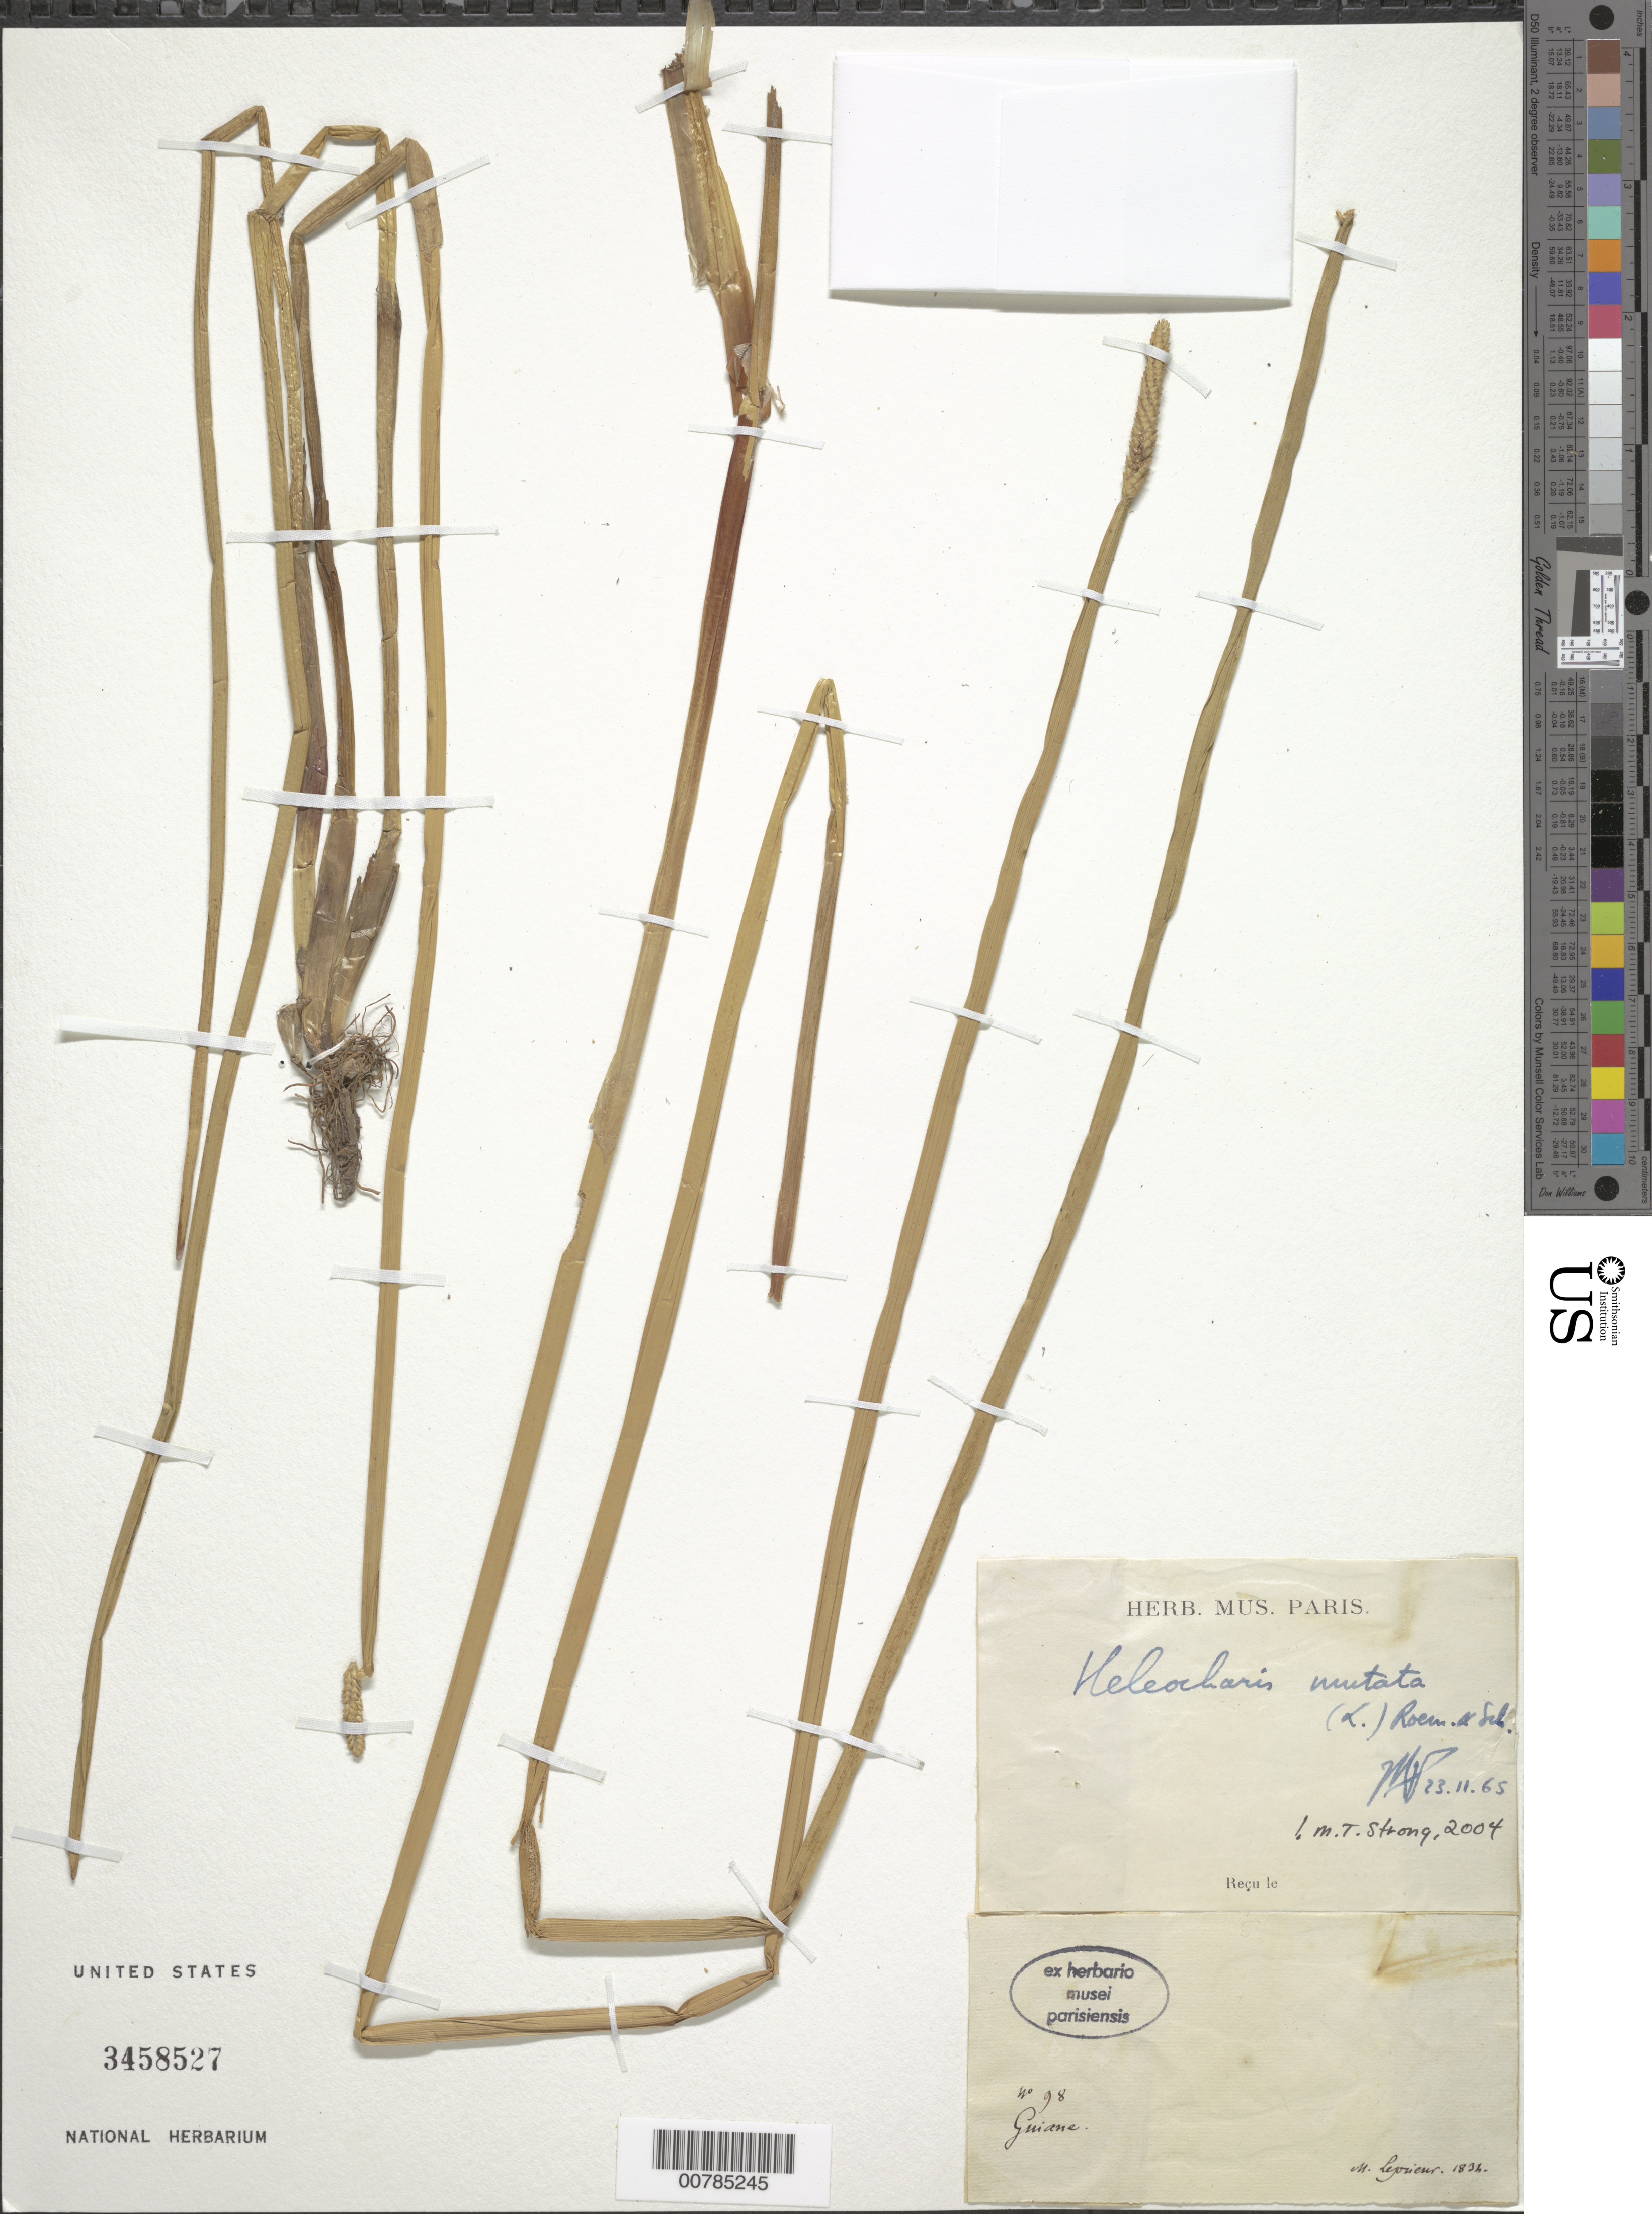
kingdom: Plantae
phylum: Tracheophyta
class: Liliopsida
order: Poales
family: Cyperaceae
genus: Eleocharis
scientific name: Eleocharis mutata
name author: (L.) Roem. & Schult.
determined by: Strong, M. T., (US), Smithsonian Institution - National Museum of Natural History (UNITED STATES)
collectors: F. M. R. Leprieur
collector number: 98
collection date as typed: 1834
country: French Guiana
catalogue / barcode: US 3458527